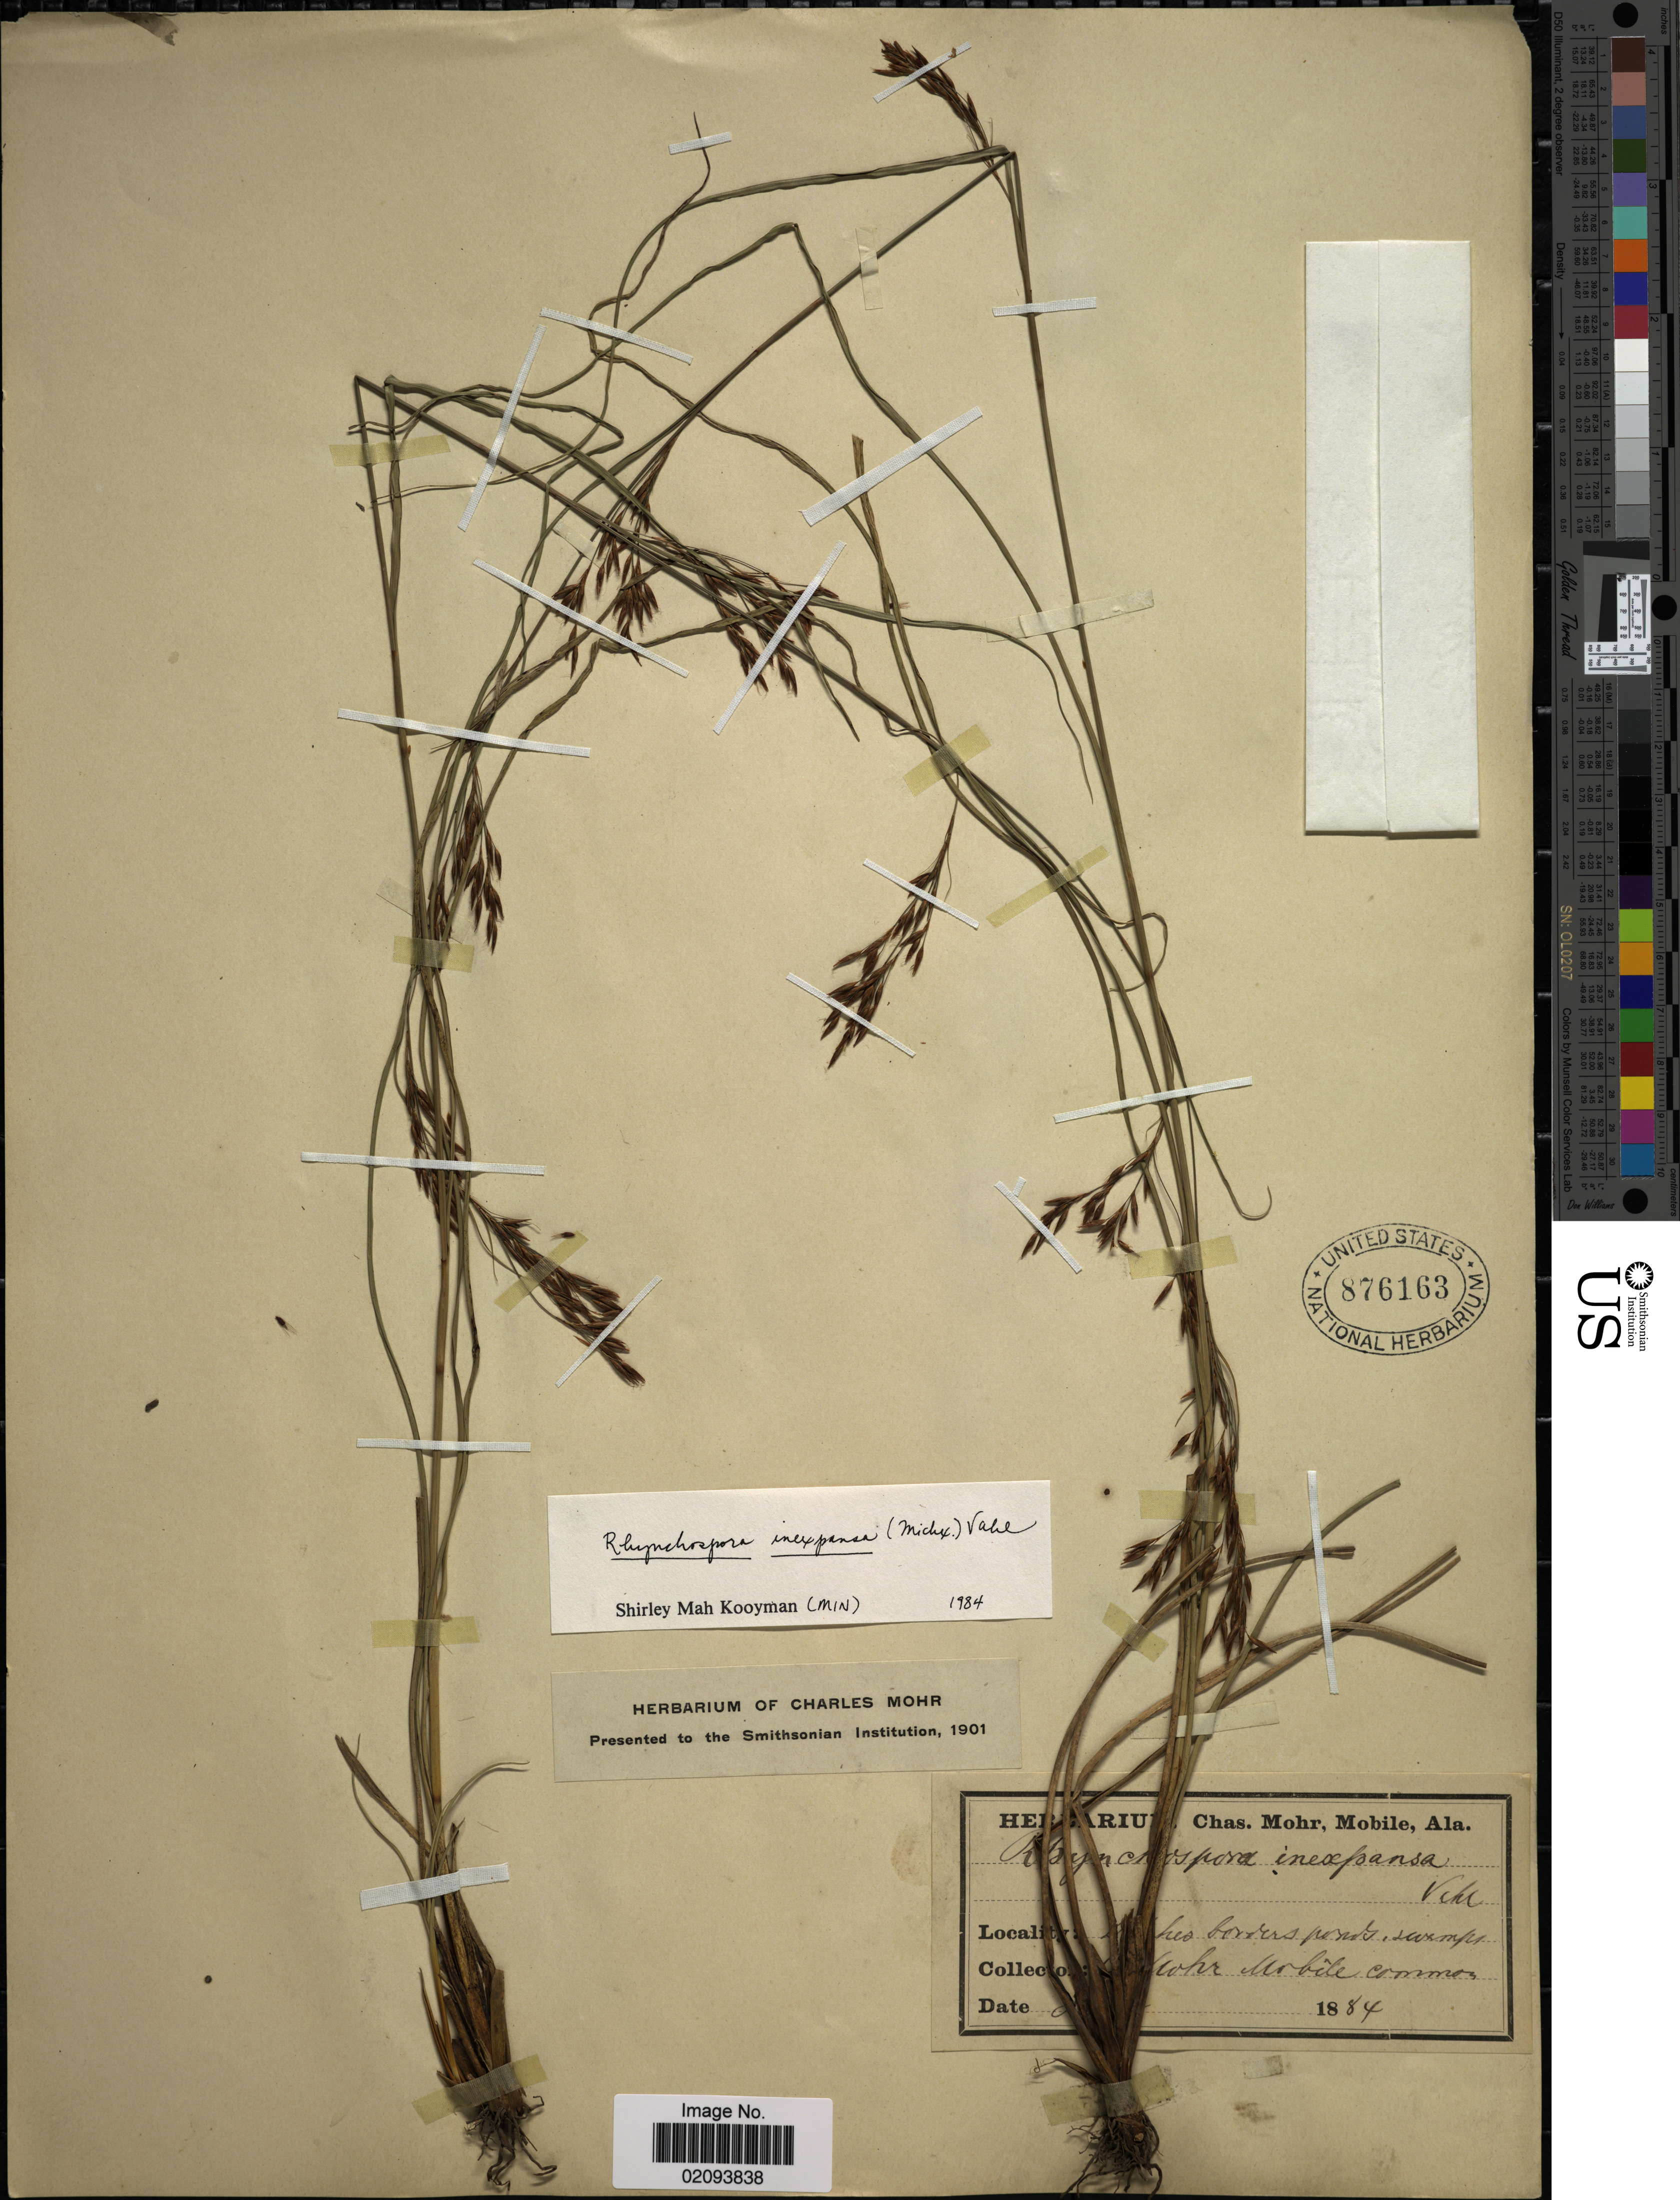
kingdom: Plantae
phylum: Tracheophyta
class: Liliopsida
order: Poales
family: Cyperaceae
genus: Rhynchospora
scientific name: Rhynchospora inexpansa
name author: (Michx.) Vahl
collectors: C. T. Mohr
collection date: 1884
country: United States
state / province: Alabama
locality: Mobile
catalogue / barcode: US 876163